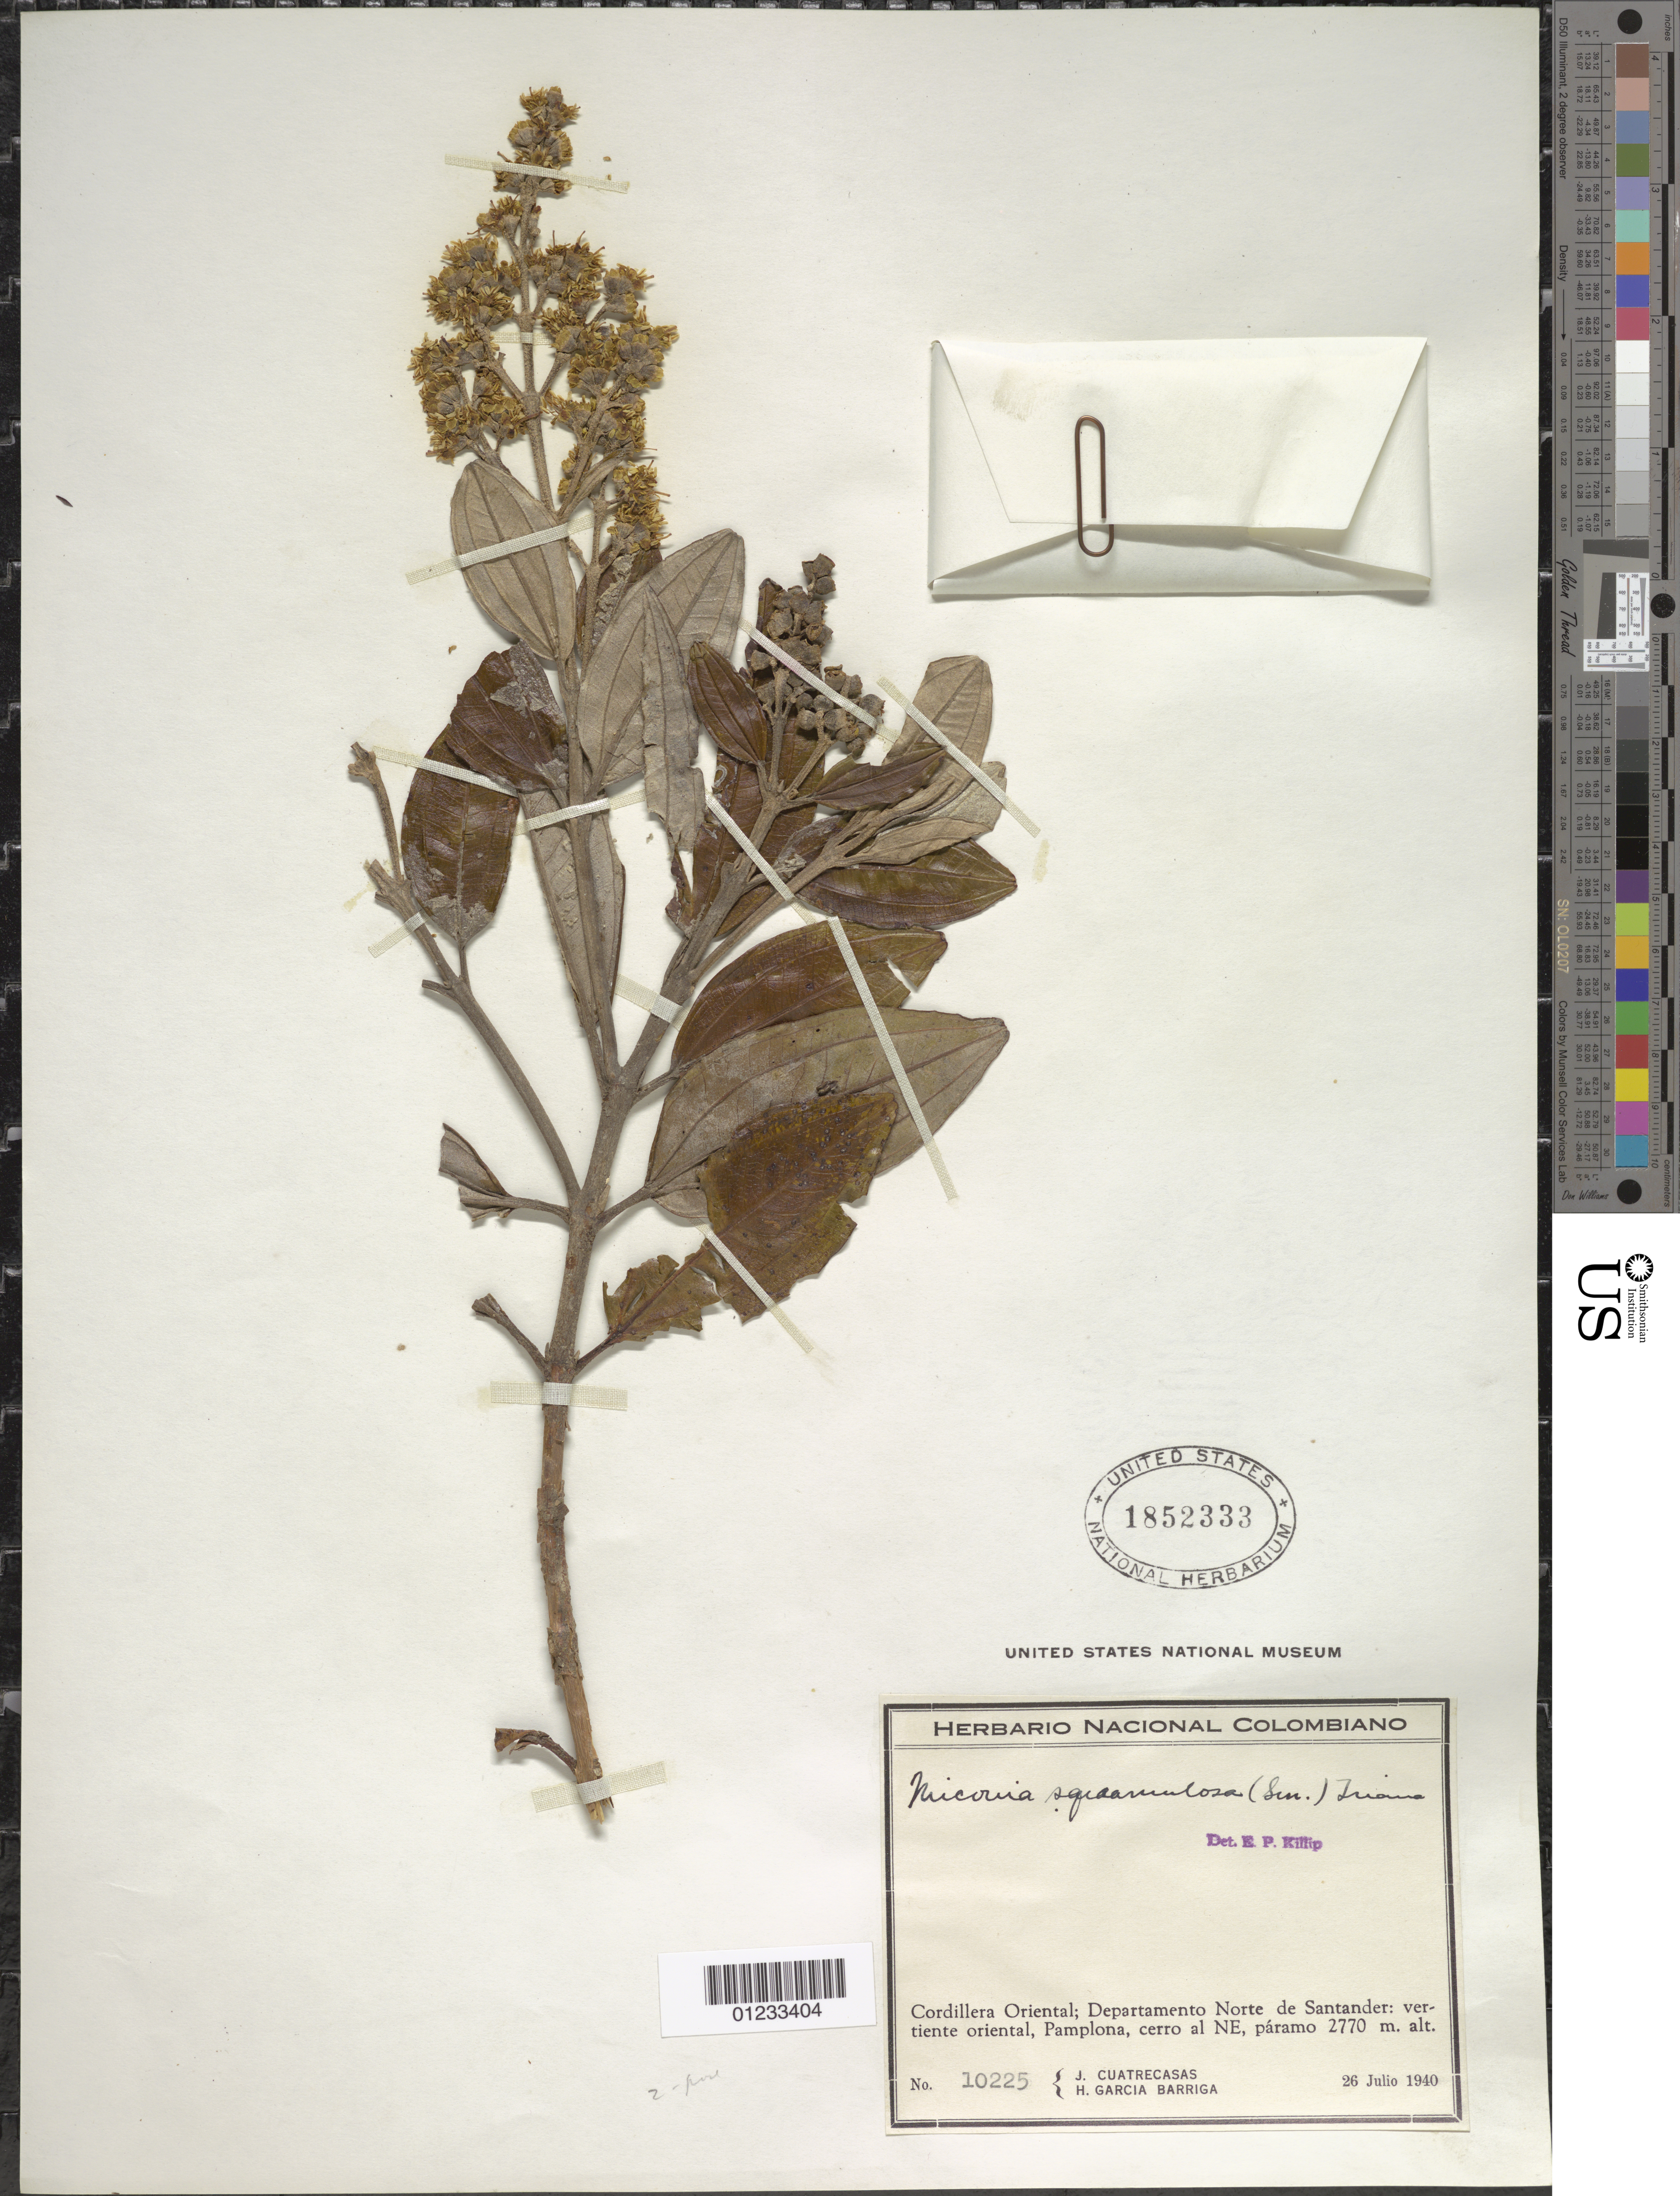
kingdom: Plantae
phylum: Tracheophyta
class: Magnoliopsida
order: Myrtales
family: Melastomataceae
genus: Miconia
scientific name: Miconia squamulosa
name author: (Sm.) Triana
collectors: J. Cuatrecasas & H. García Barriga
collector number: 10225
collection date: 1940-07-26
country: Colombia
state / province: Norte de Santander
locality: Cordillera Oriental; vertiente oriental, Pamplona, cerro al NE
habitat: paramo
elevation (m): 2770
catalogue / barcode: US 1852333